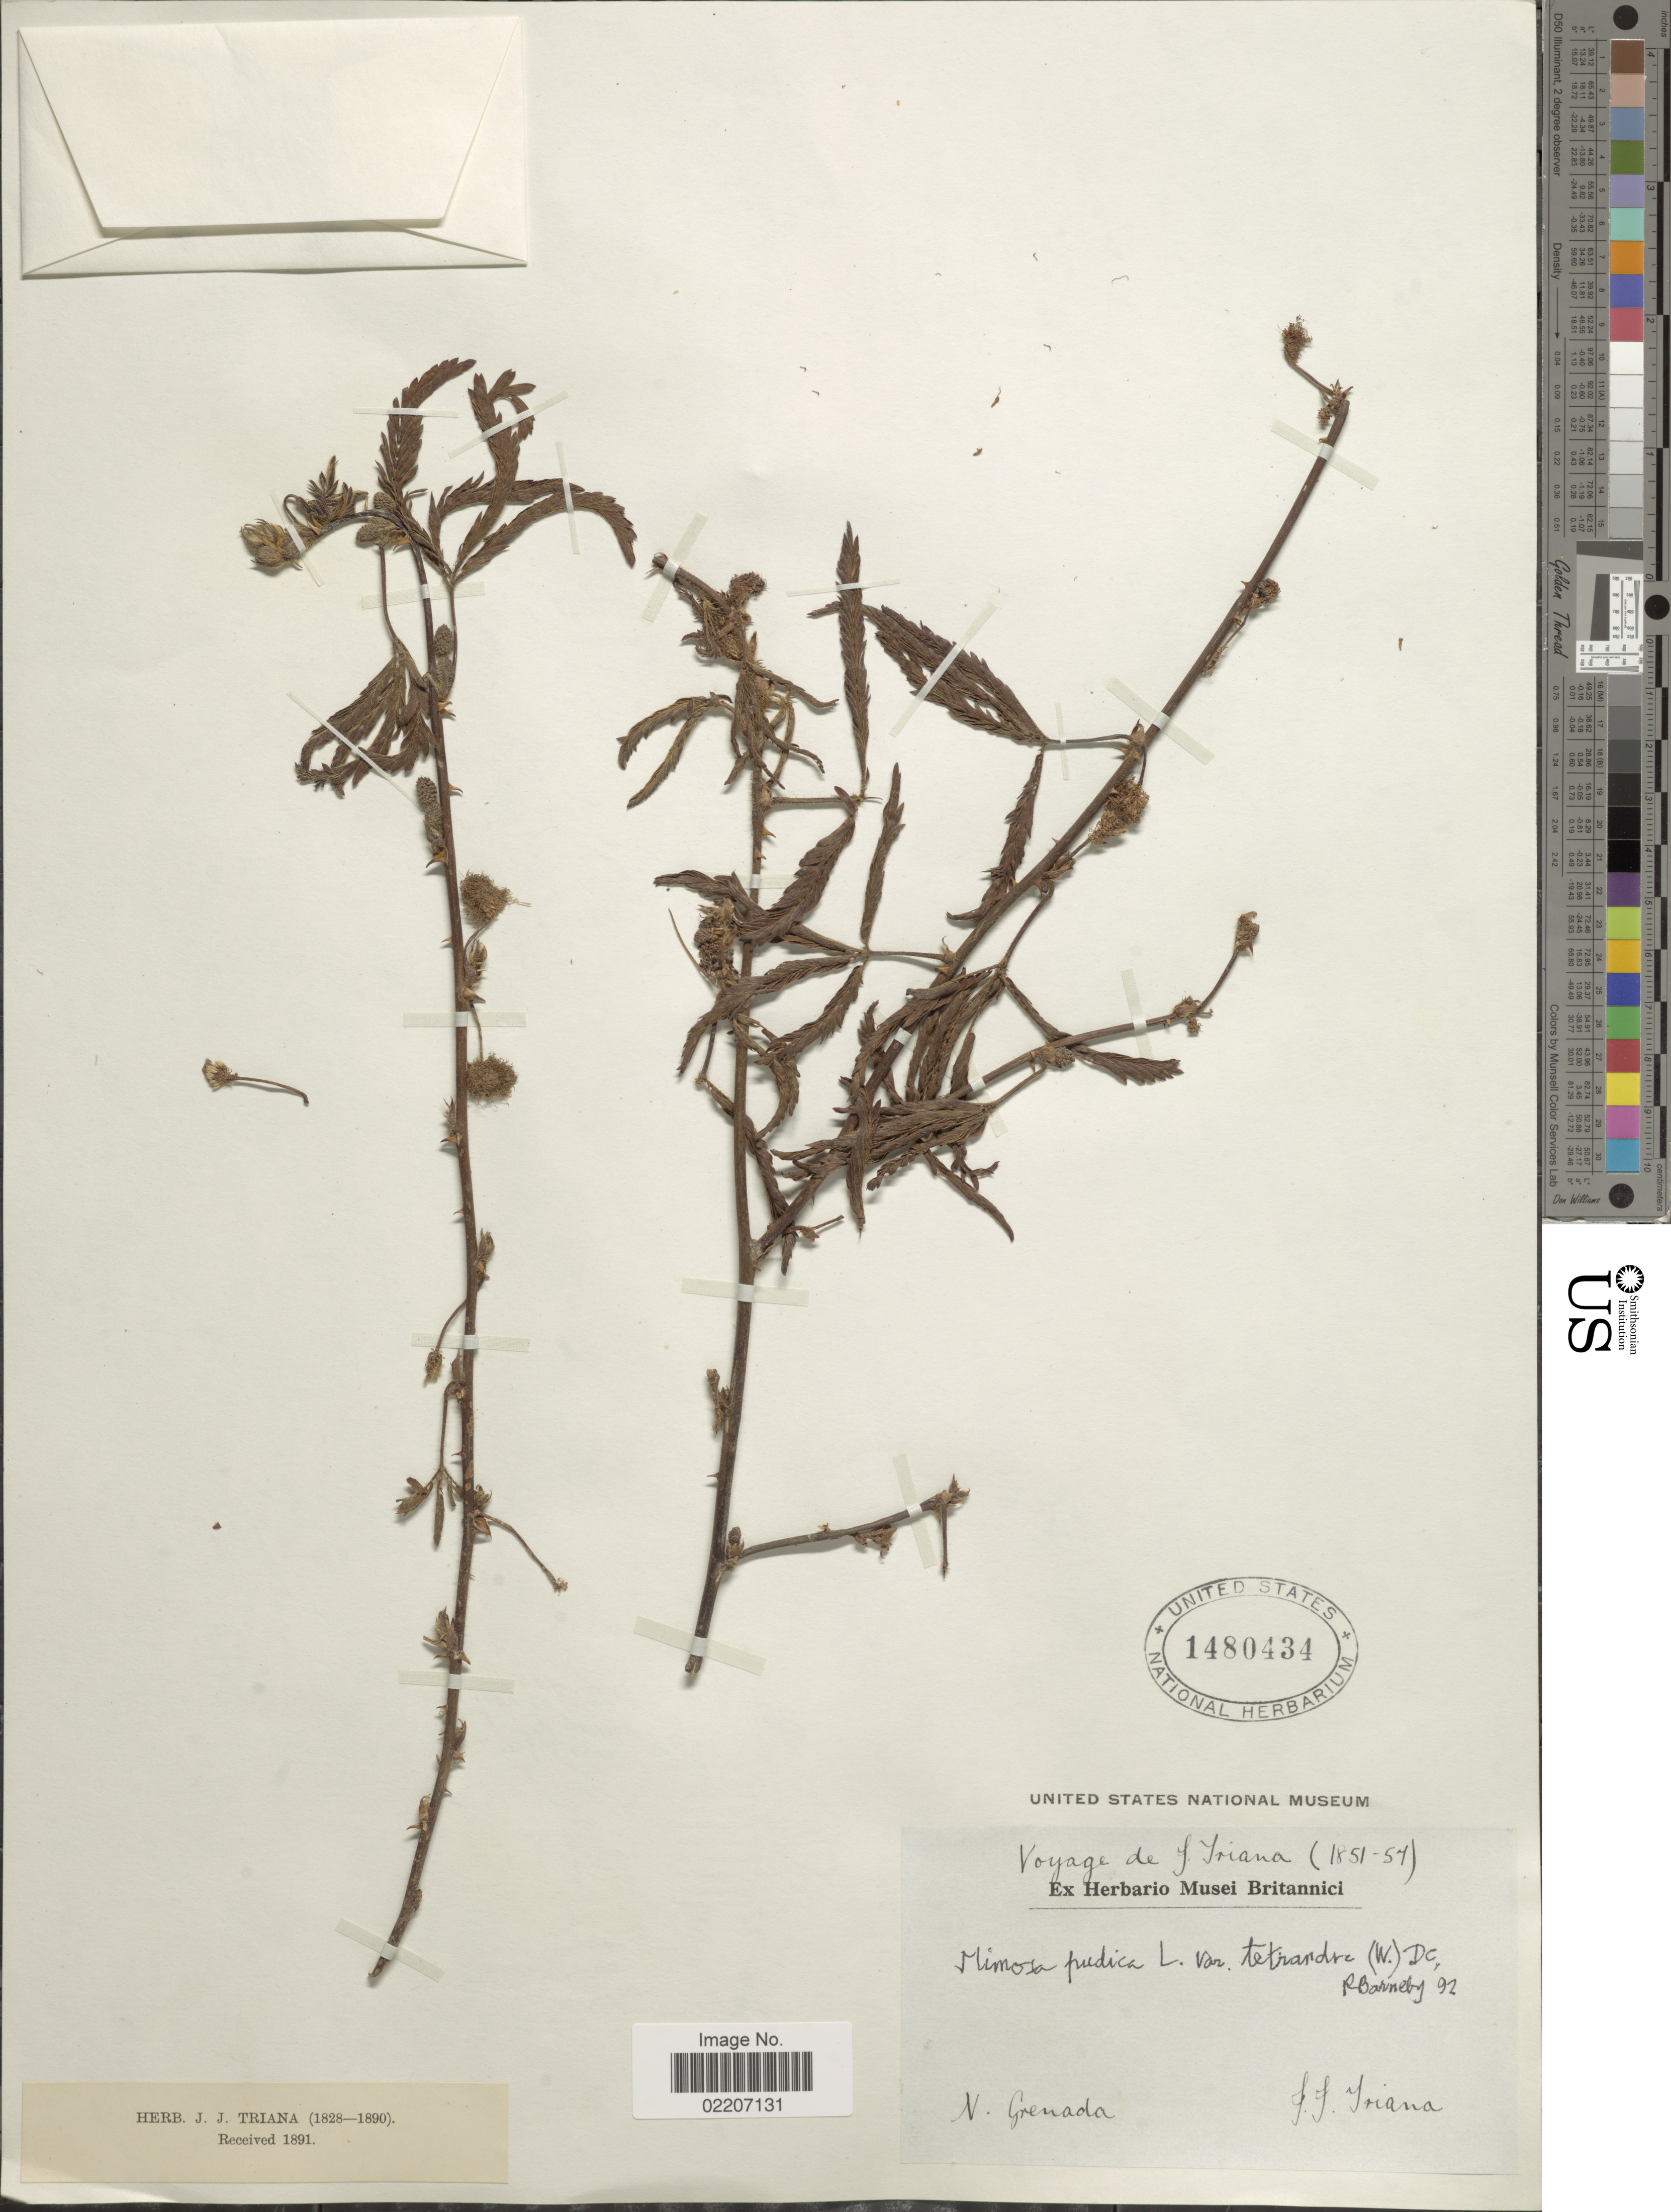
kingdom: Plantae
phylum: Tracheophyta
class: Magnoliopsida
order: Fabales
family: Fabaceae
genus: Mimosa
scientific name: Mimosa pudica var. tetrandra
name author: L.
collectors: J. J. Triana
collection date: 1851/1857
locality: N. Grenada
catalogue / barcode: US 1480434